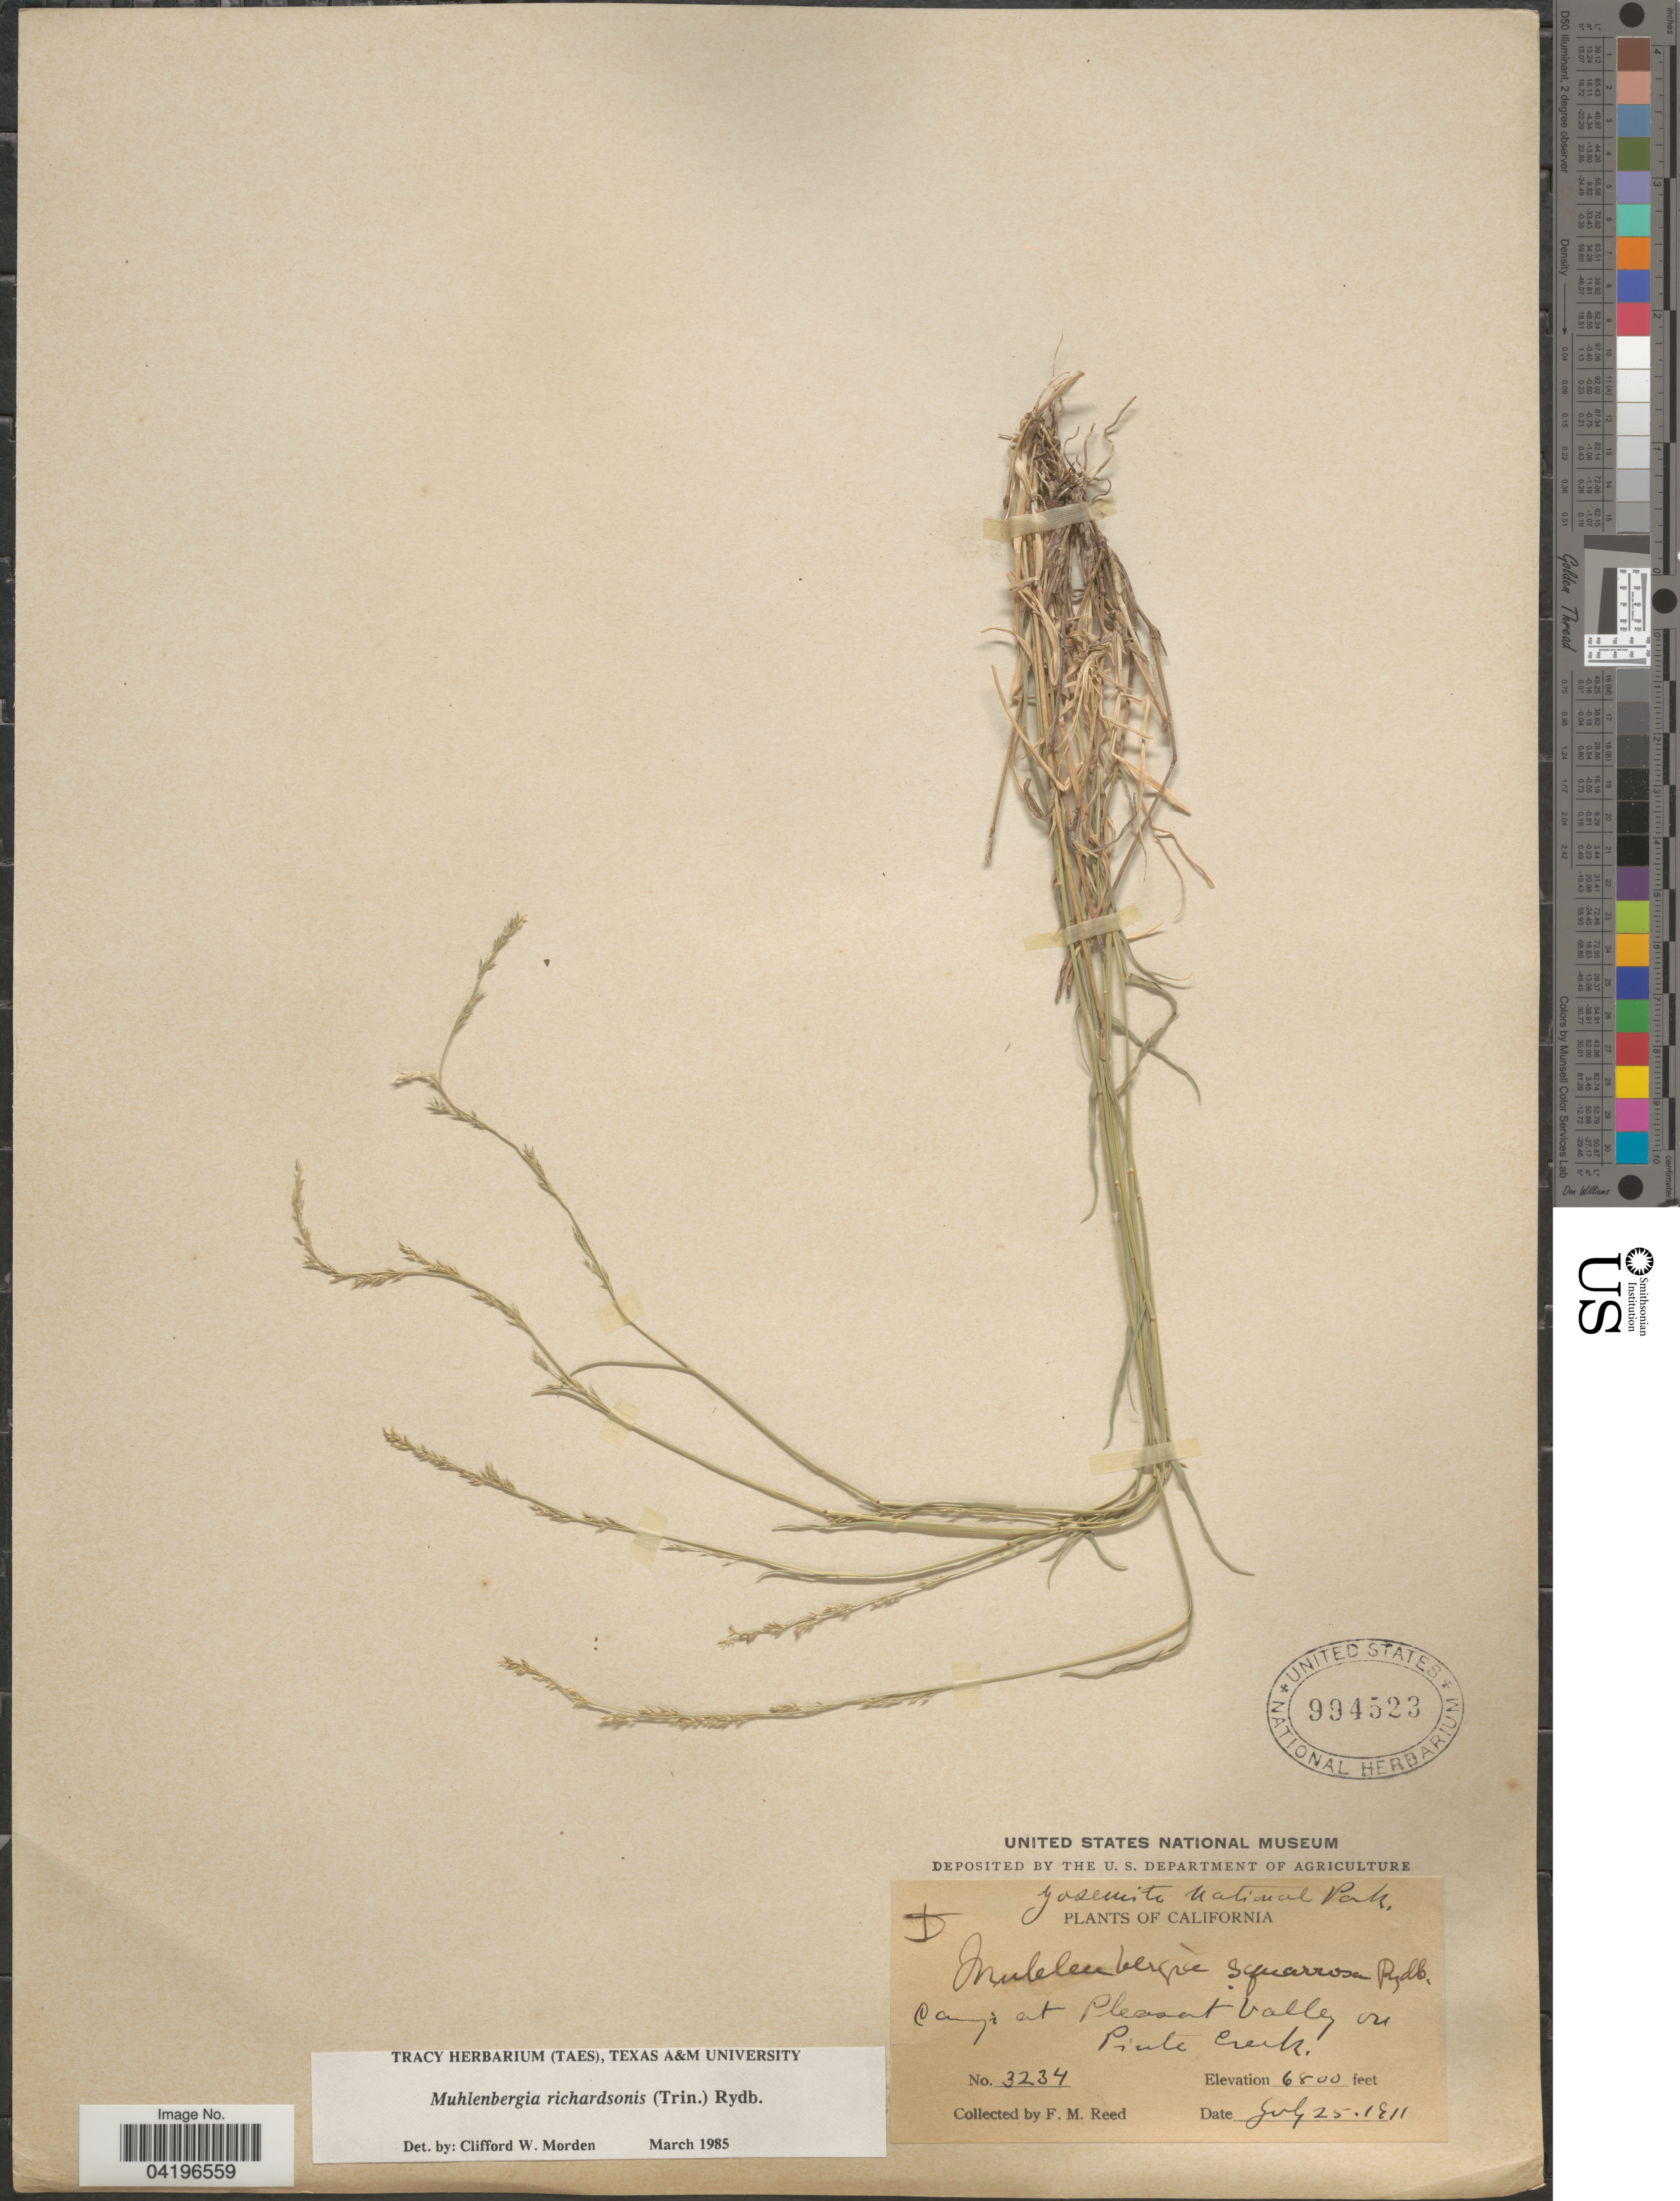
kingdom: Plantae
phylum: Tracheophyta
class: Liliopsida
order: Poales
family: Poaceae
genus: Muhlenbergia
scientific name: Muhlenbergia richardsonis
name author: (Trin.) Rydb.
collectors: F. Reed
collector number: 3234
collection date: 1911-07-25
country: United States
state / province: California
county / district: Mariposa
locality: Yosemite National Park. Camp at Pleasant Valley on Pinto Creek.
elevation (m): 2073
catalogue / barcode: US 994523